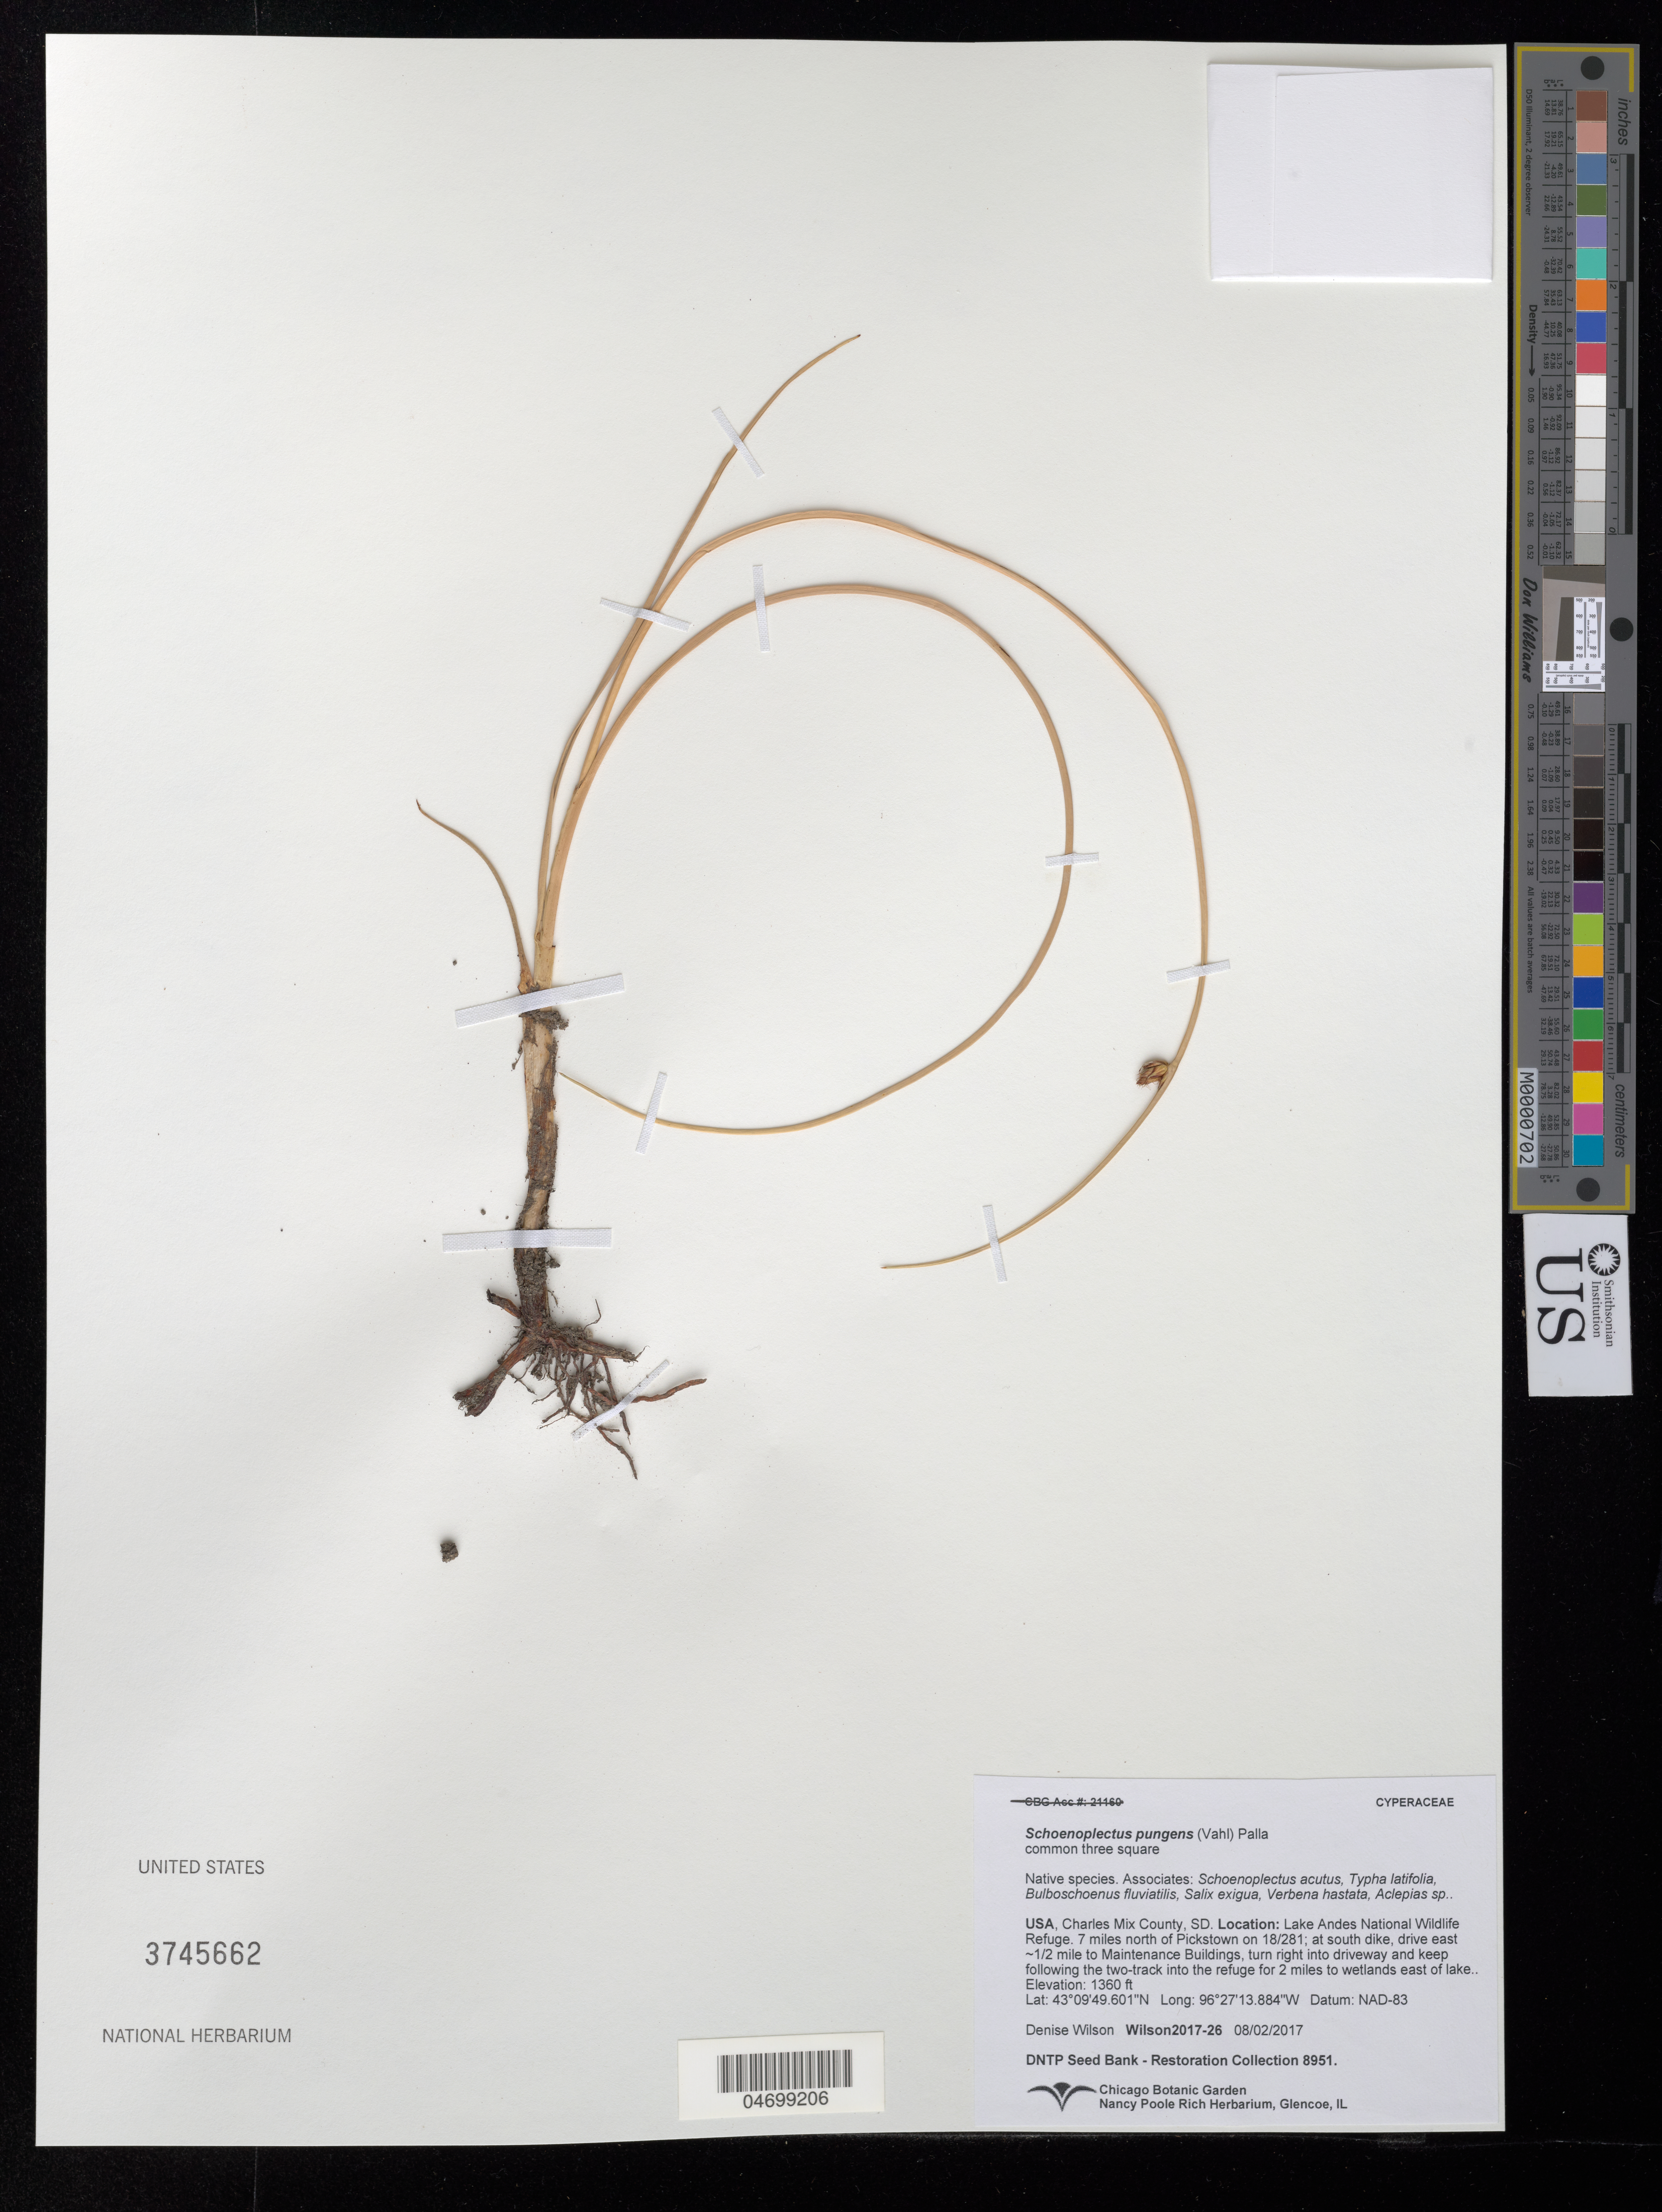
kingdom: Plantae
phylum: Tracheophyta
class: Liliopsida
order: Poales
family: Cyperaceae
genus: Schoenoplectus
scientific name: Schoenoplectus pungens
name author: (Vahl) Palla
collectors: D. Wilson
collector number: Wilson2017-26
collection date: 2017-08-02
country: United States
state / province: South Dakota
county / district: Charles Mix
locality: Lake Andes National Wildlife Refuge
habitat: With Typha latifolia, Salix exigua, Verbena hastata, etc.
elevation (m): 415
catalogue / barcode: US 3745662